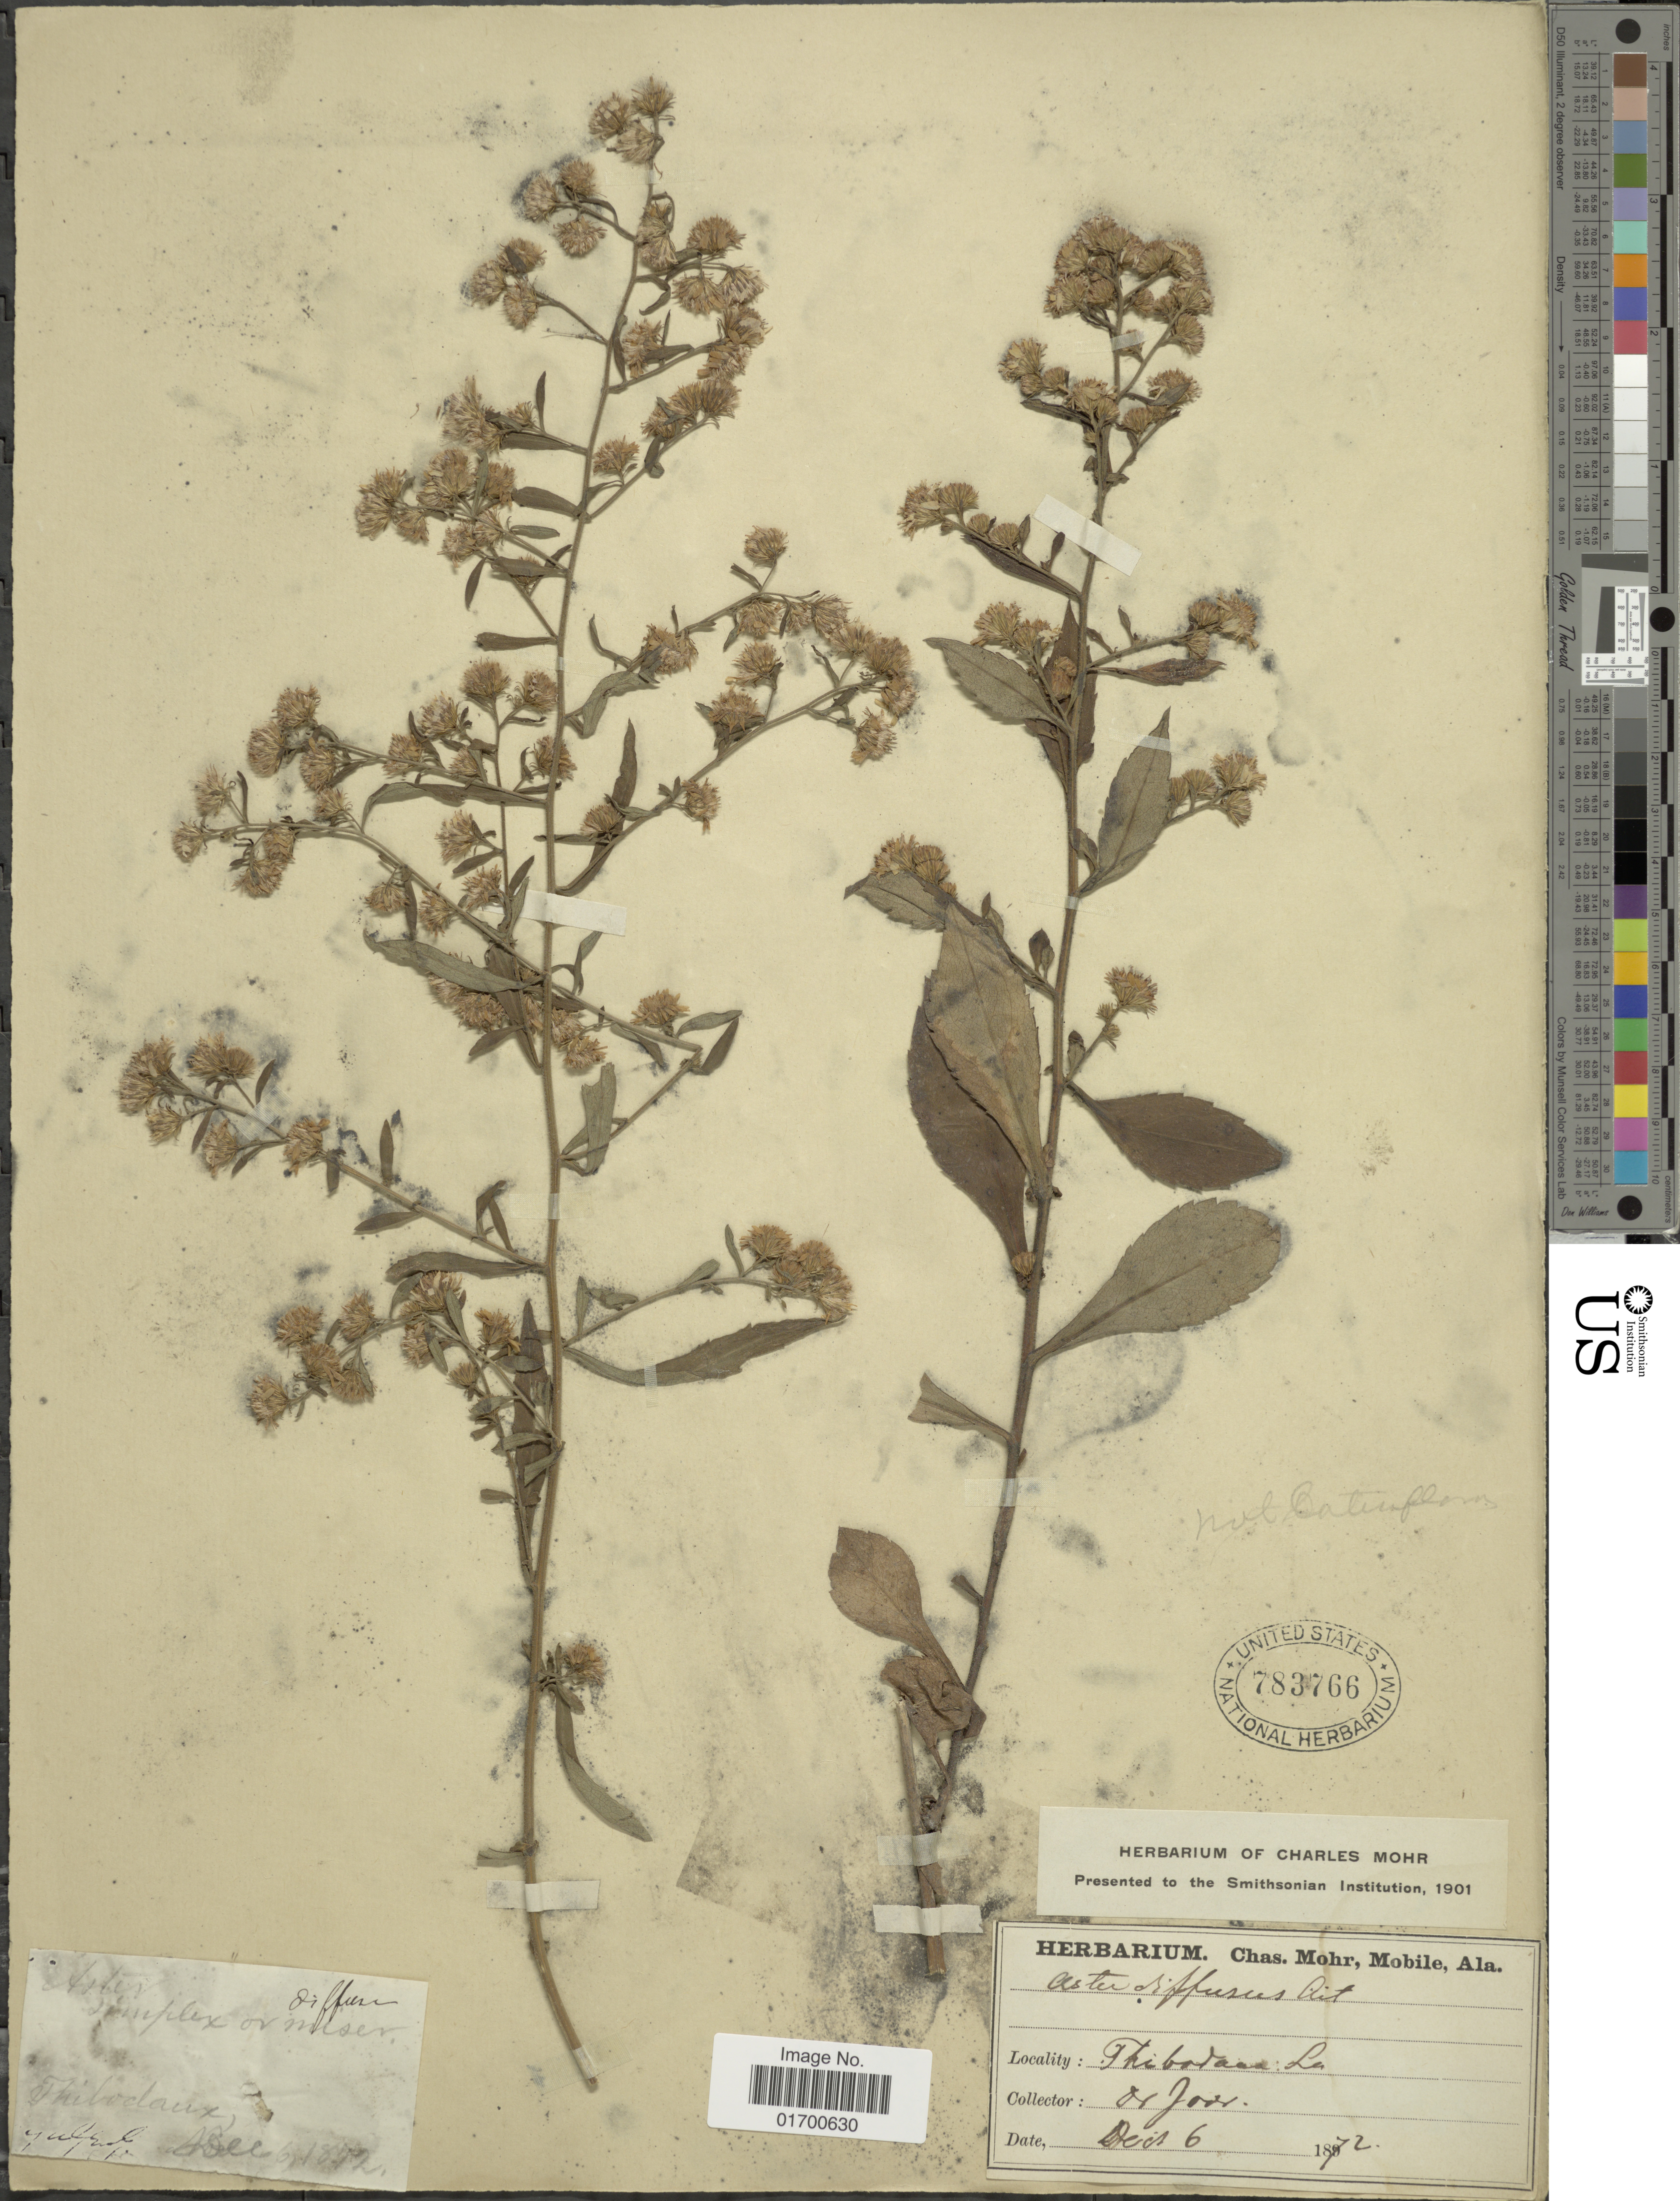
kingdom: Plantae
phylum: Tracheophyta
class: Magnoliopsida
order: Asterales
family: Asteraceae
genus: Symphyotrichum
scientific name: Symphyotrichum lateriflorum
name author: (L.) Á. Löve & D. Löve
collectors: -. Joor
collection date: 1872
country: United States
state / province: Louisiana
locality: Thibodaux.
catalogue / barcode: US 783766